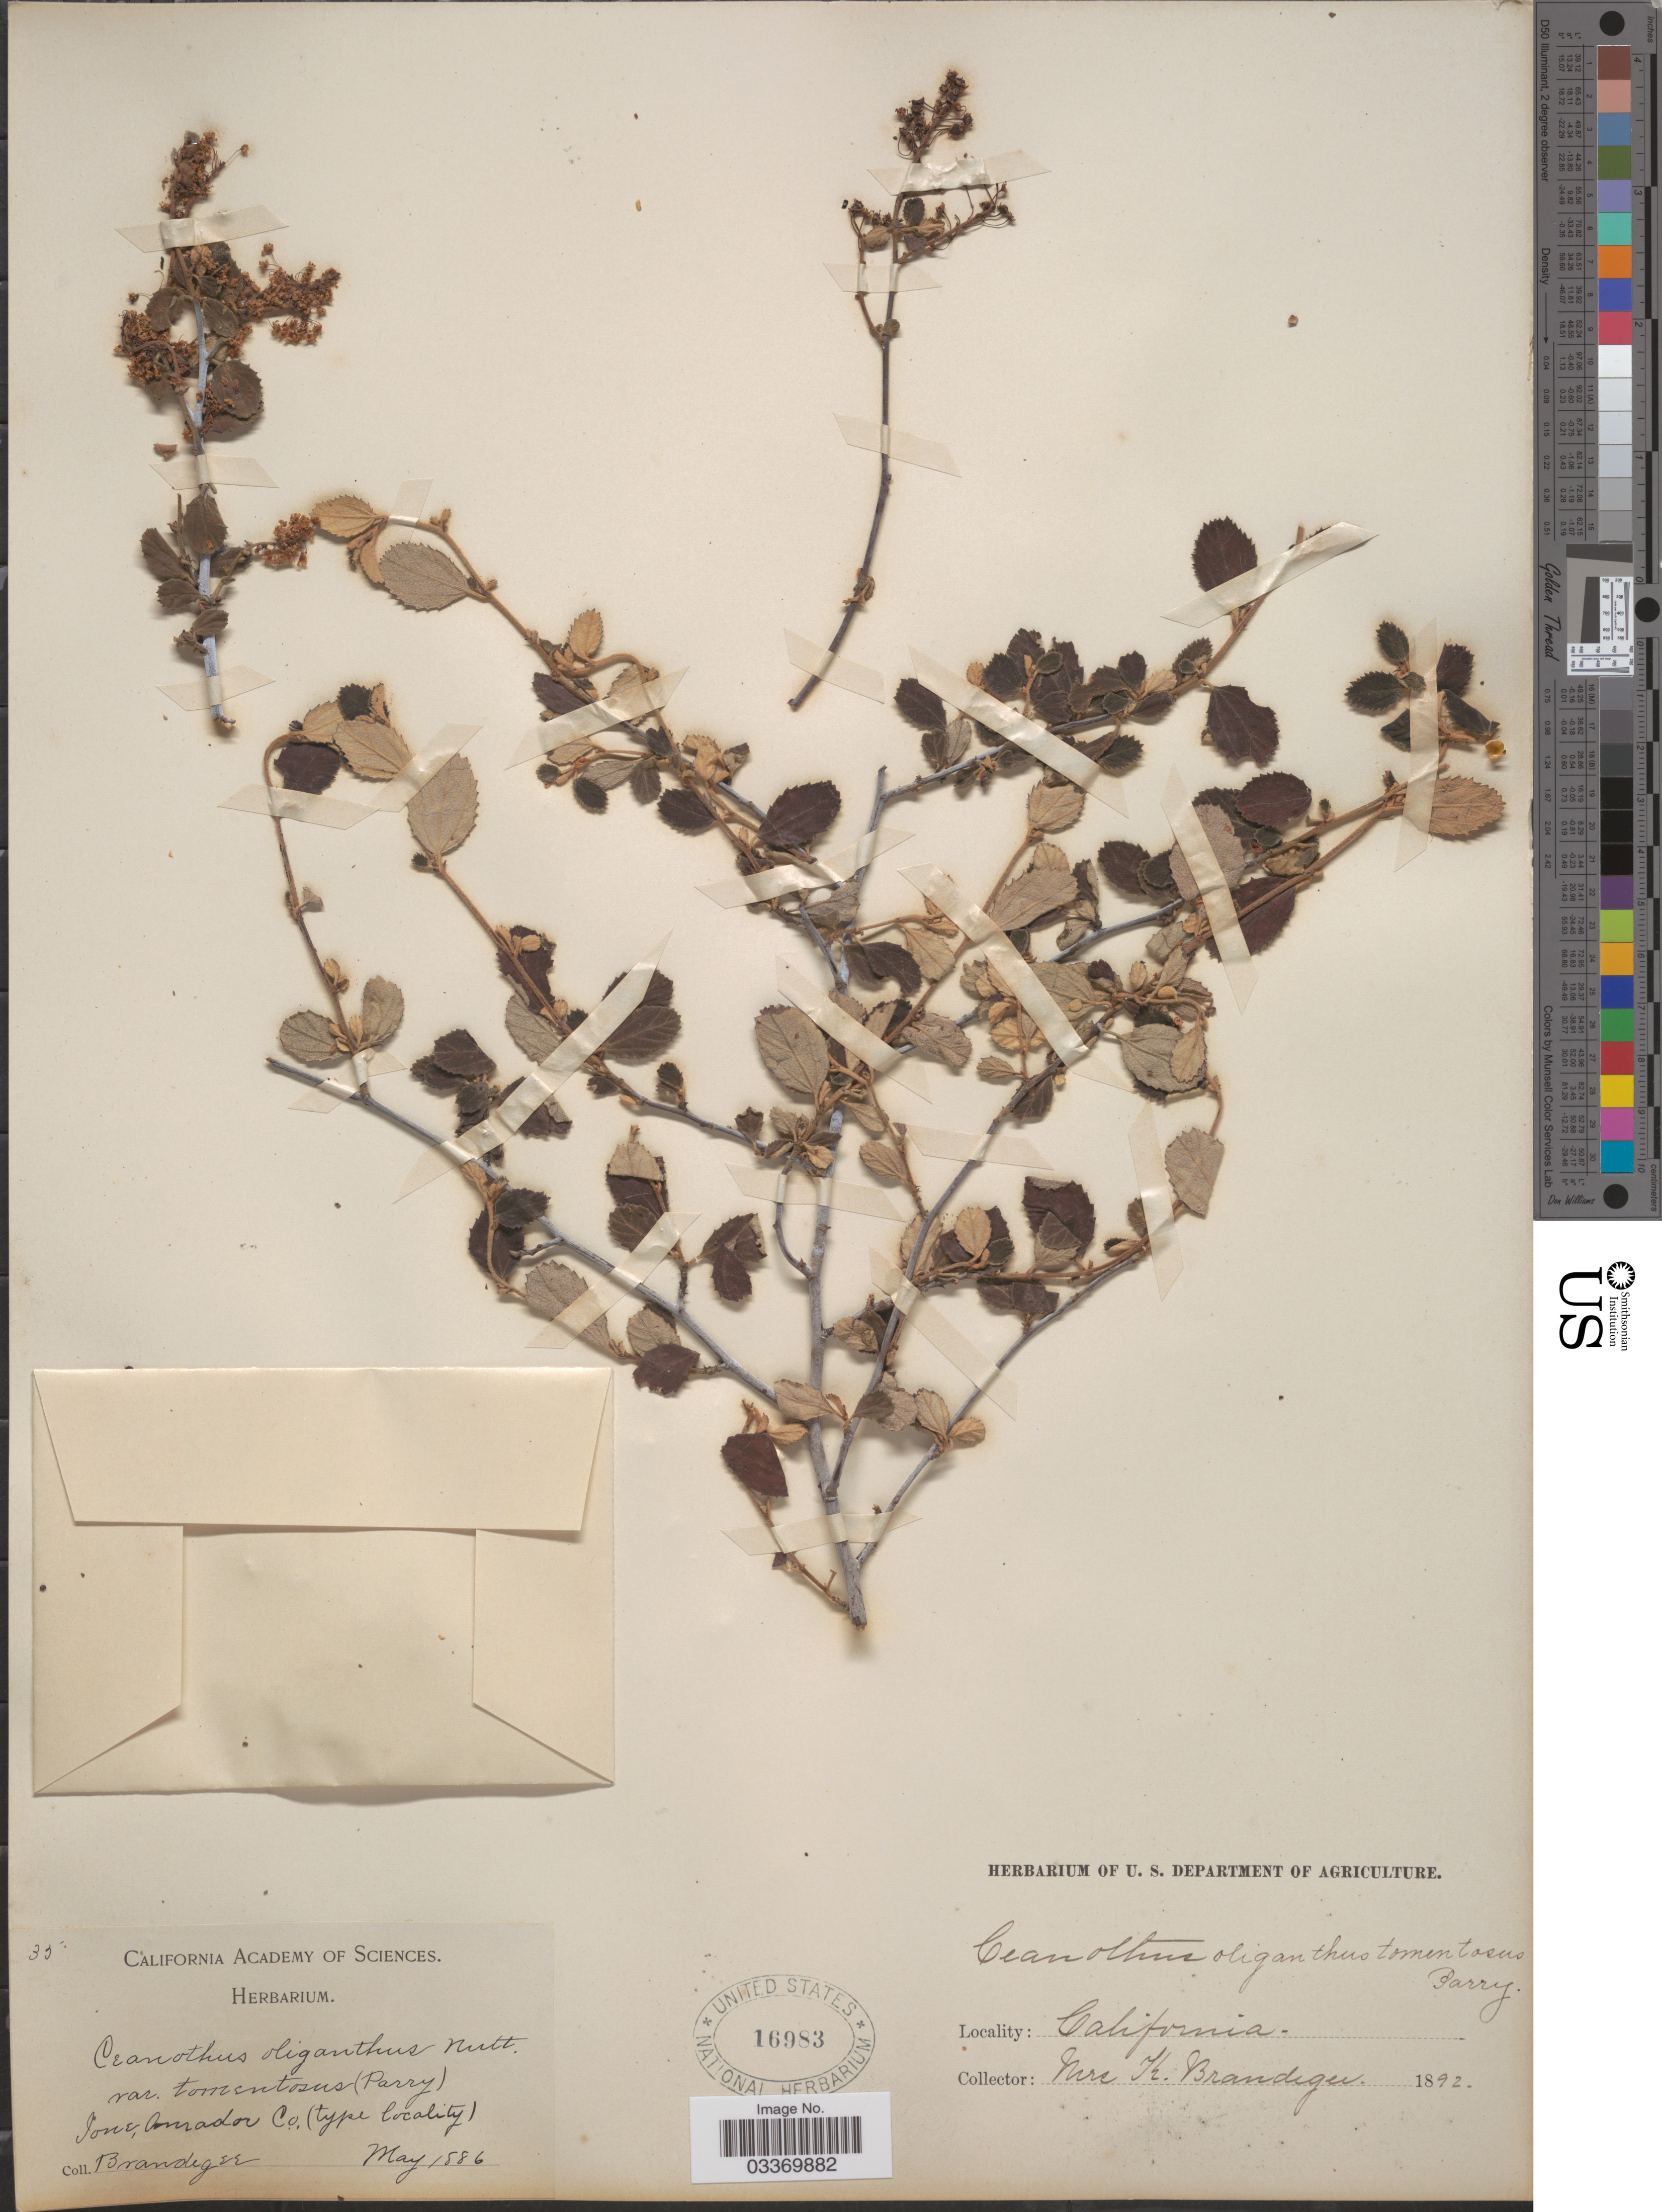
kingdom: Plantae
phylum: Tracheophyta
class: Magnoliopsida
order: Rosales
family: Rhamnaceae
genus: Ceanothus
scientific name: Ceanothus oliganthus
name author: Nutt.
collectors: K. Brandegee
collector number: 35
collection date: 1886-05/1892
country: United States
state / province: California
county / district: Amador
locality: Ione, Amador Co.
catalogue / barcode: US 16983